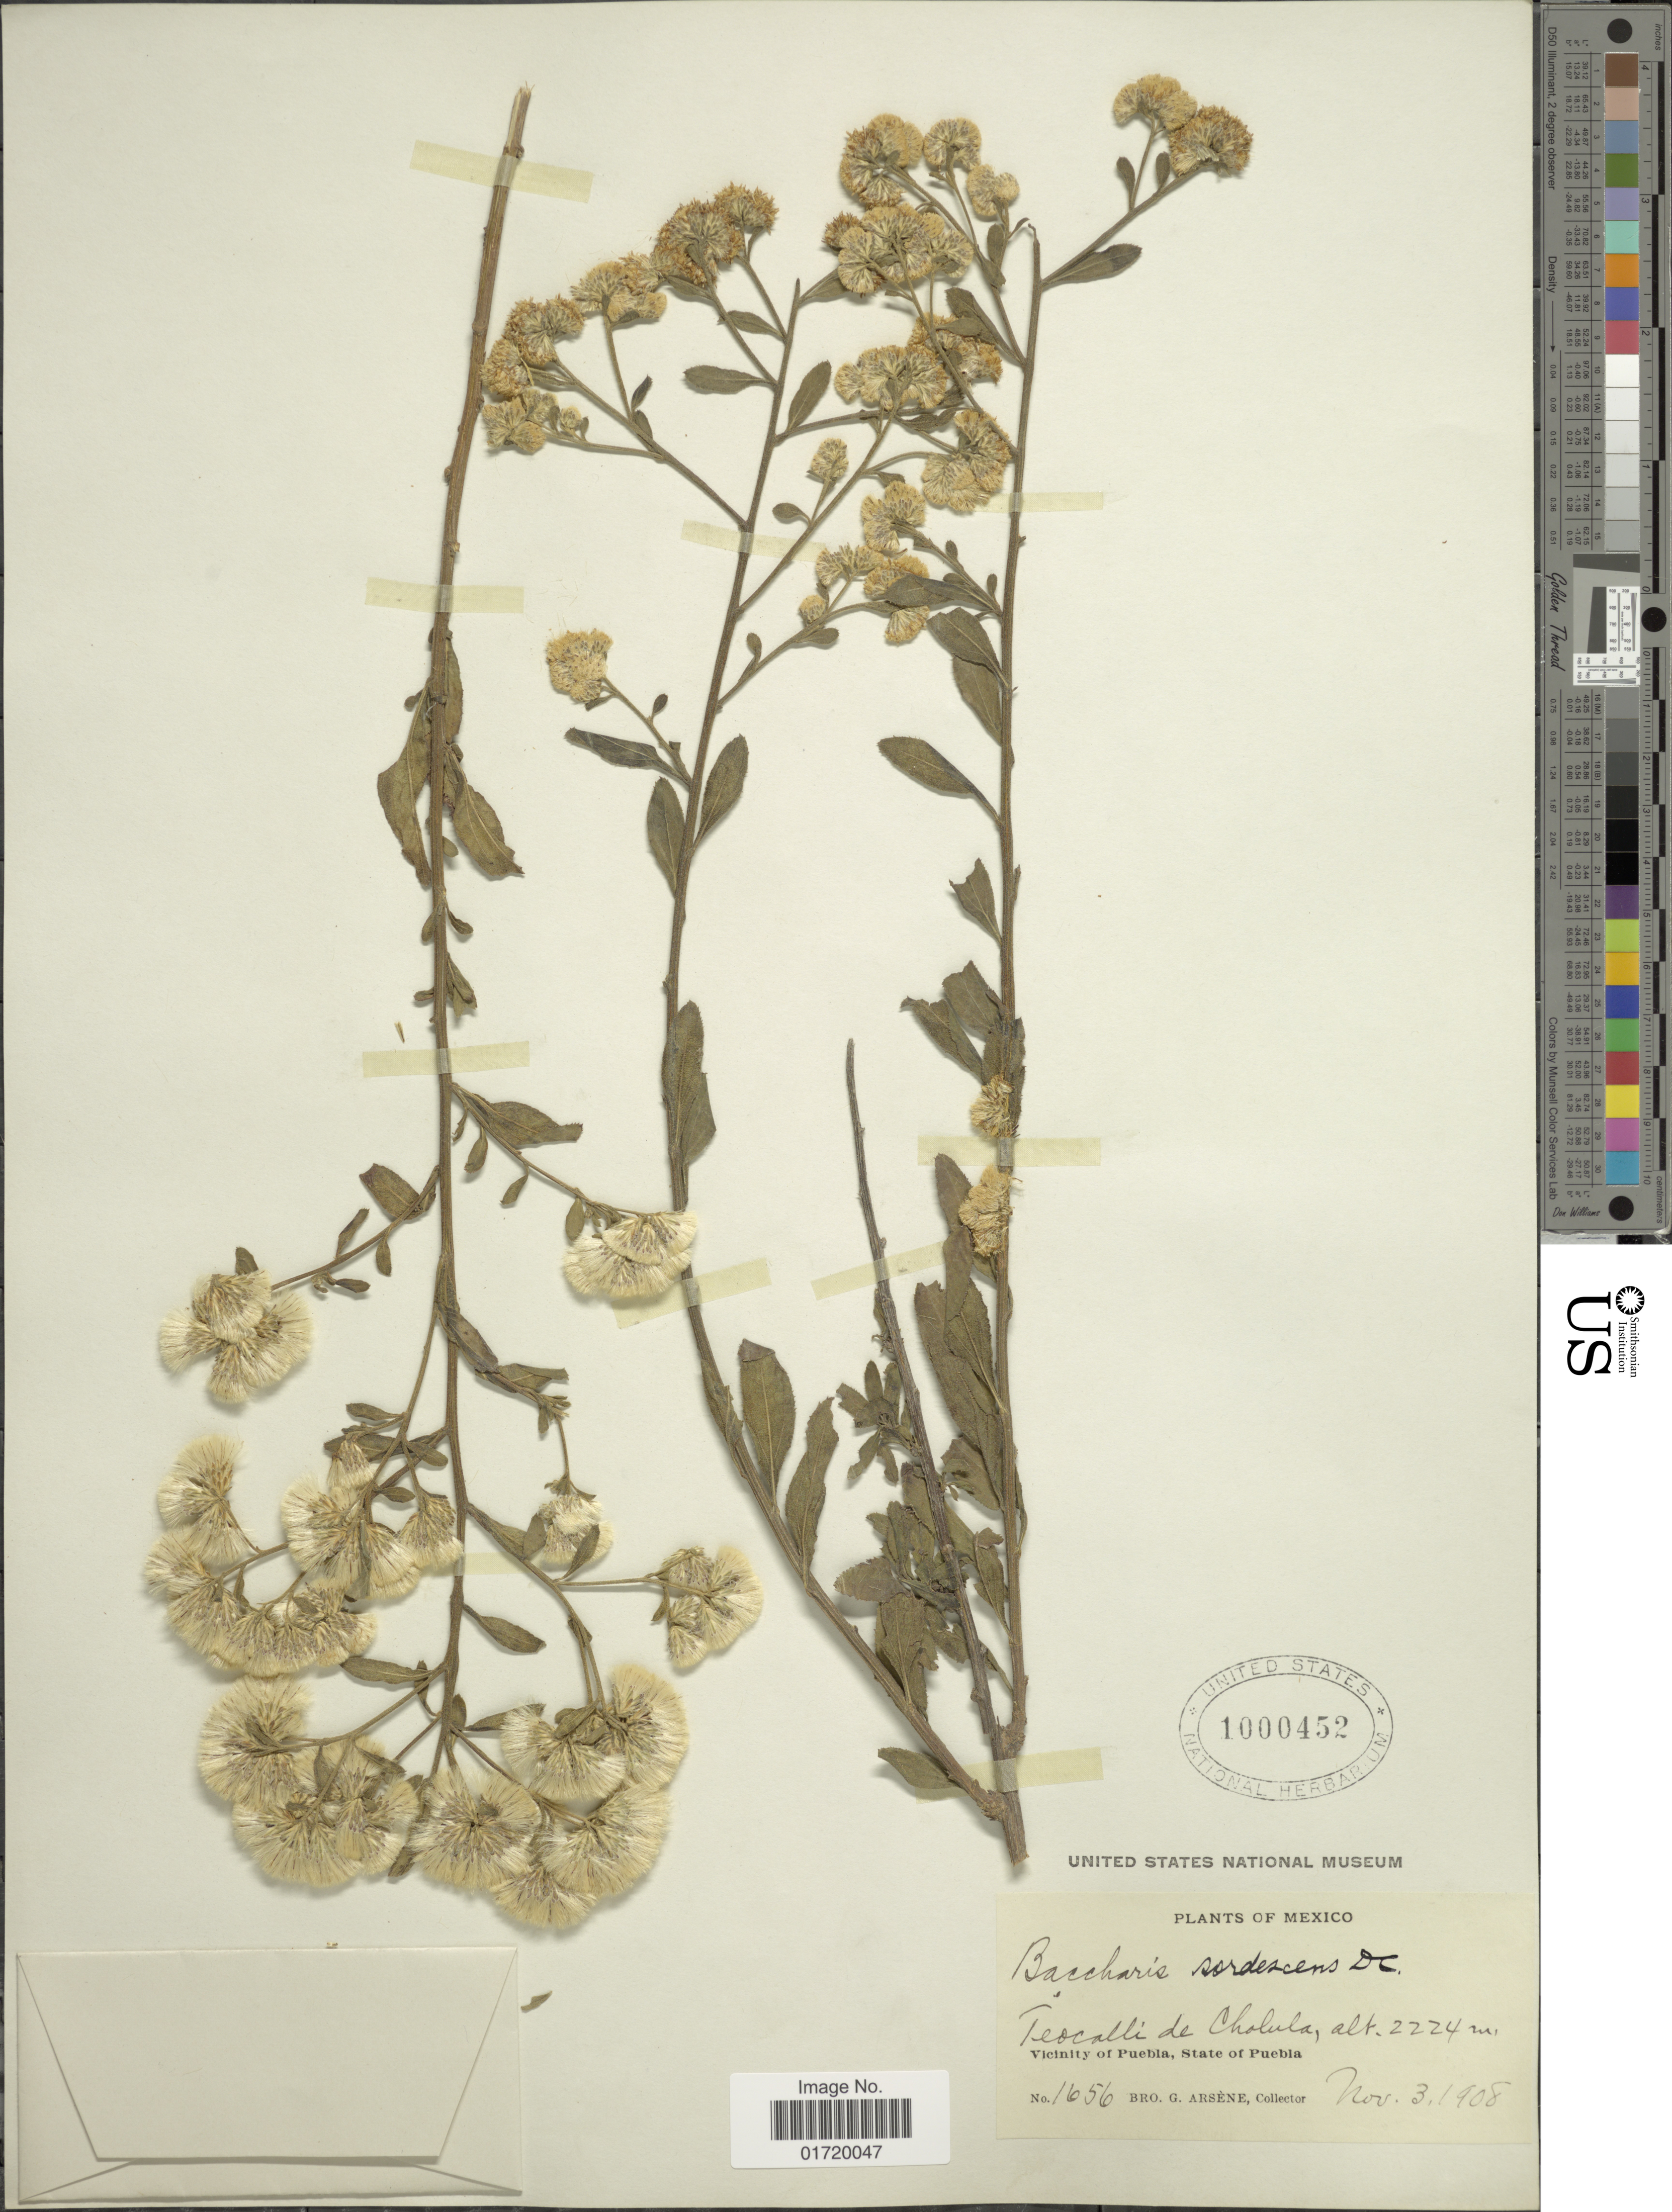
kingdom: Plantae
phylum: Tracheophyta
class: Magnoliopsida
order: Asterales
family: Asteraceae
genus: Baccharis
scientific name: Baccharis sordescens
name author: DC.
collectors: Bro. G. Arsène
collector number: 1656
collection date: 1908-11-03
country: Mexico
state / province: Puebla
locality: Teocalli de Cholula, Vicinity of Puebla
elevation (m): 2224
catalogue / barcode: US 1000452